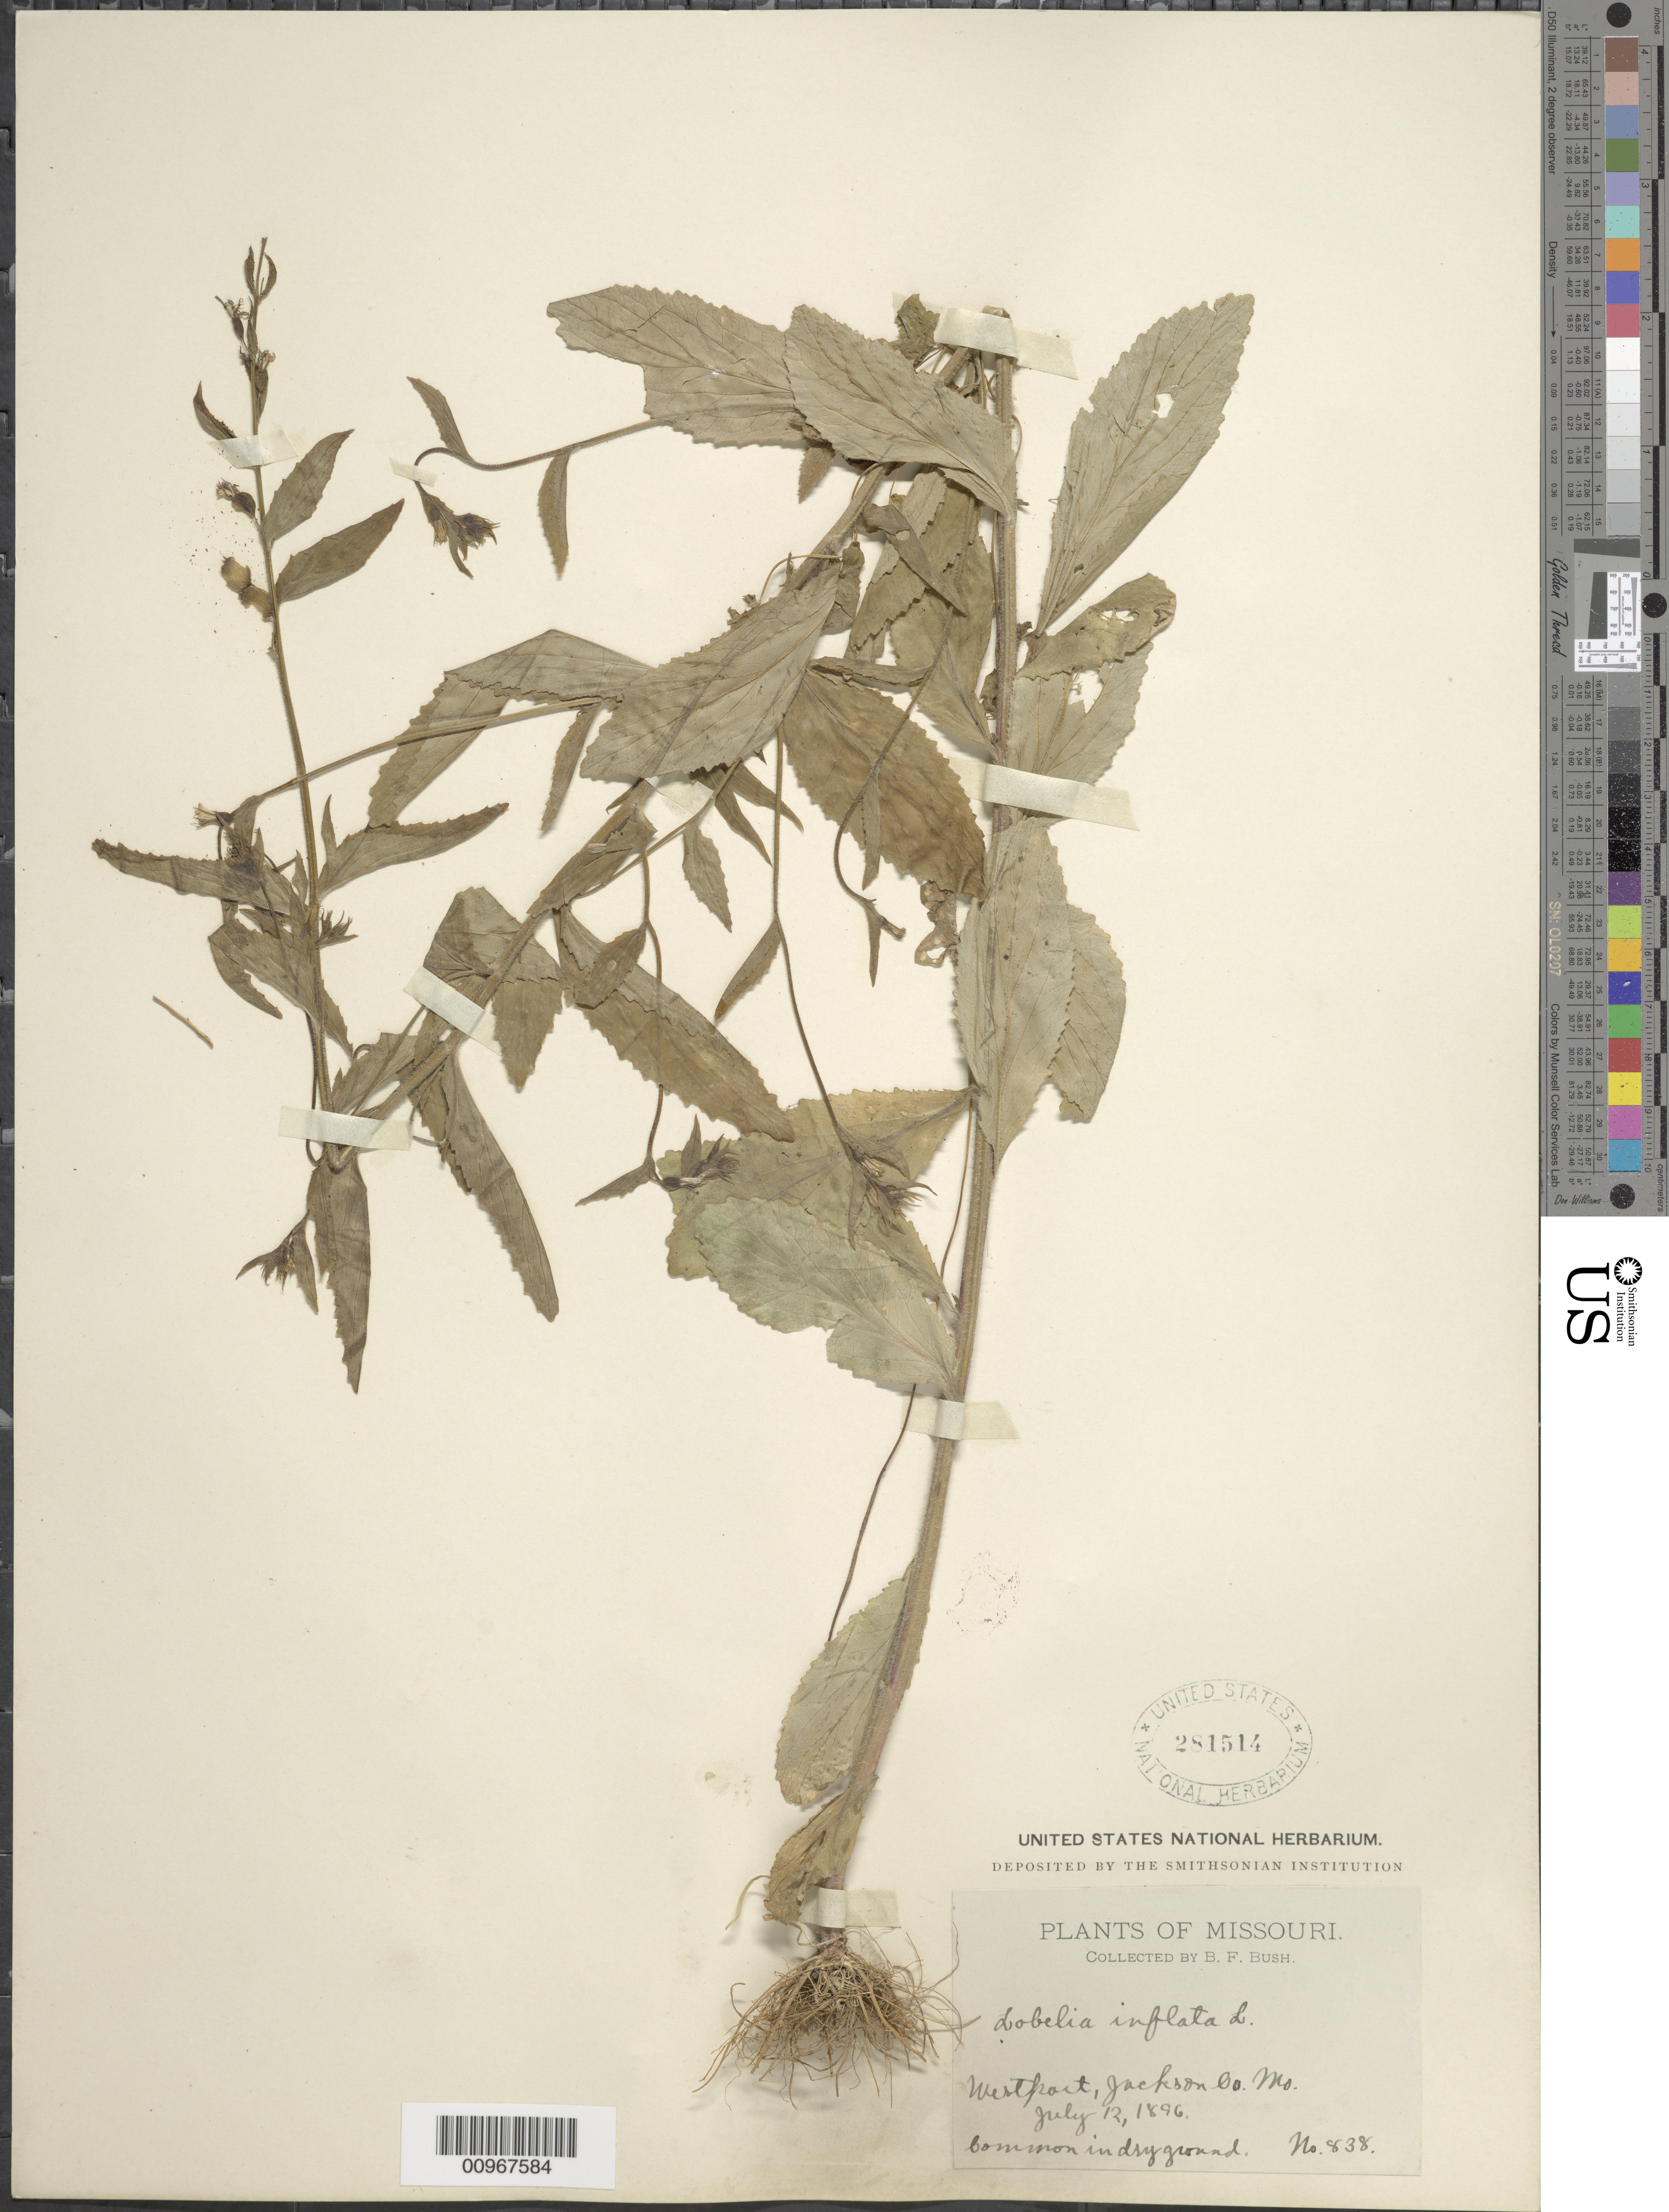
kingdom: Plantae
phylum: Tracheophyta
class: Magnoliopsida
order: Asterales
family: Campanulaceae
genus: Lobelia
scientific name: Lobelia inflata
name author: L.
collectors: B. F. Bush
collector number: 838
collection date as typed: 12 Jul 1896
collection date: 1896-07-12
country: United States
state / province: Missouri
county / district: Jackson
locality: Westport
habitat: dry ground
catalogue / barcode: US 281514